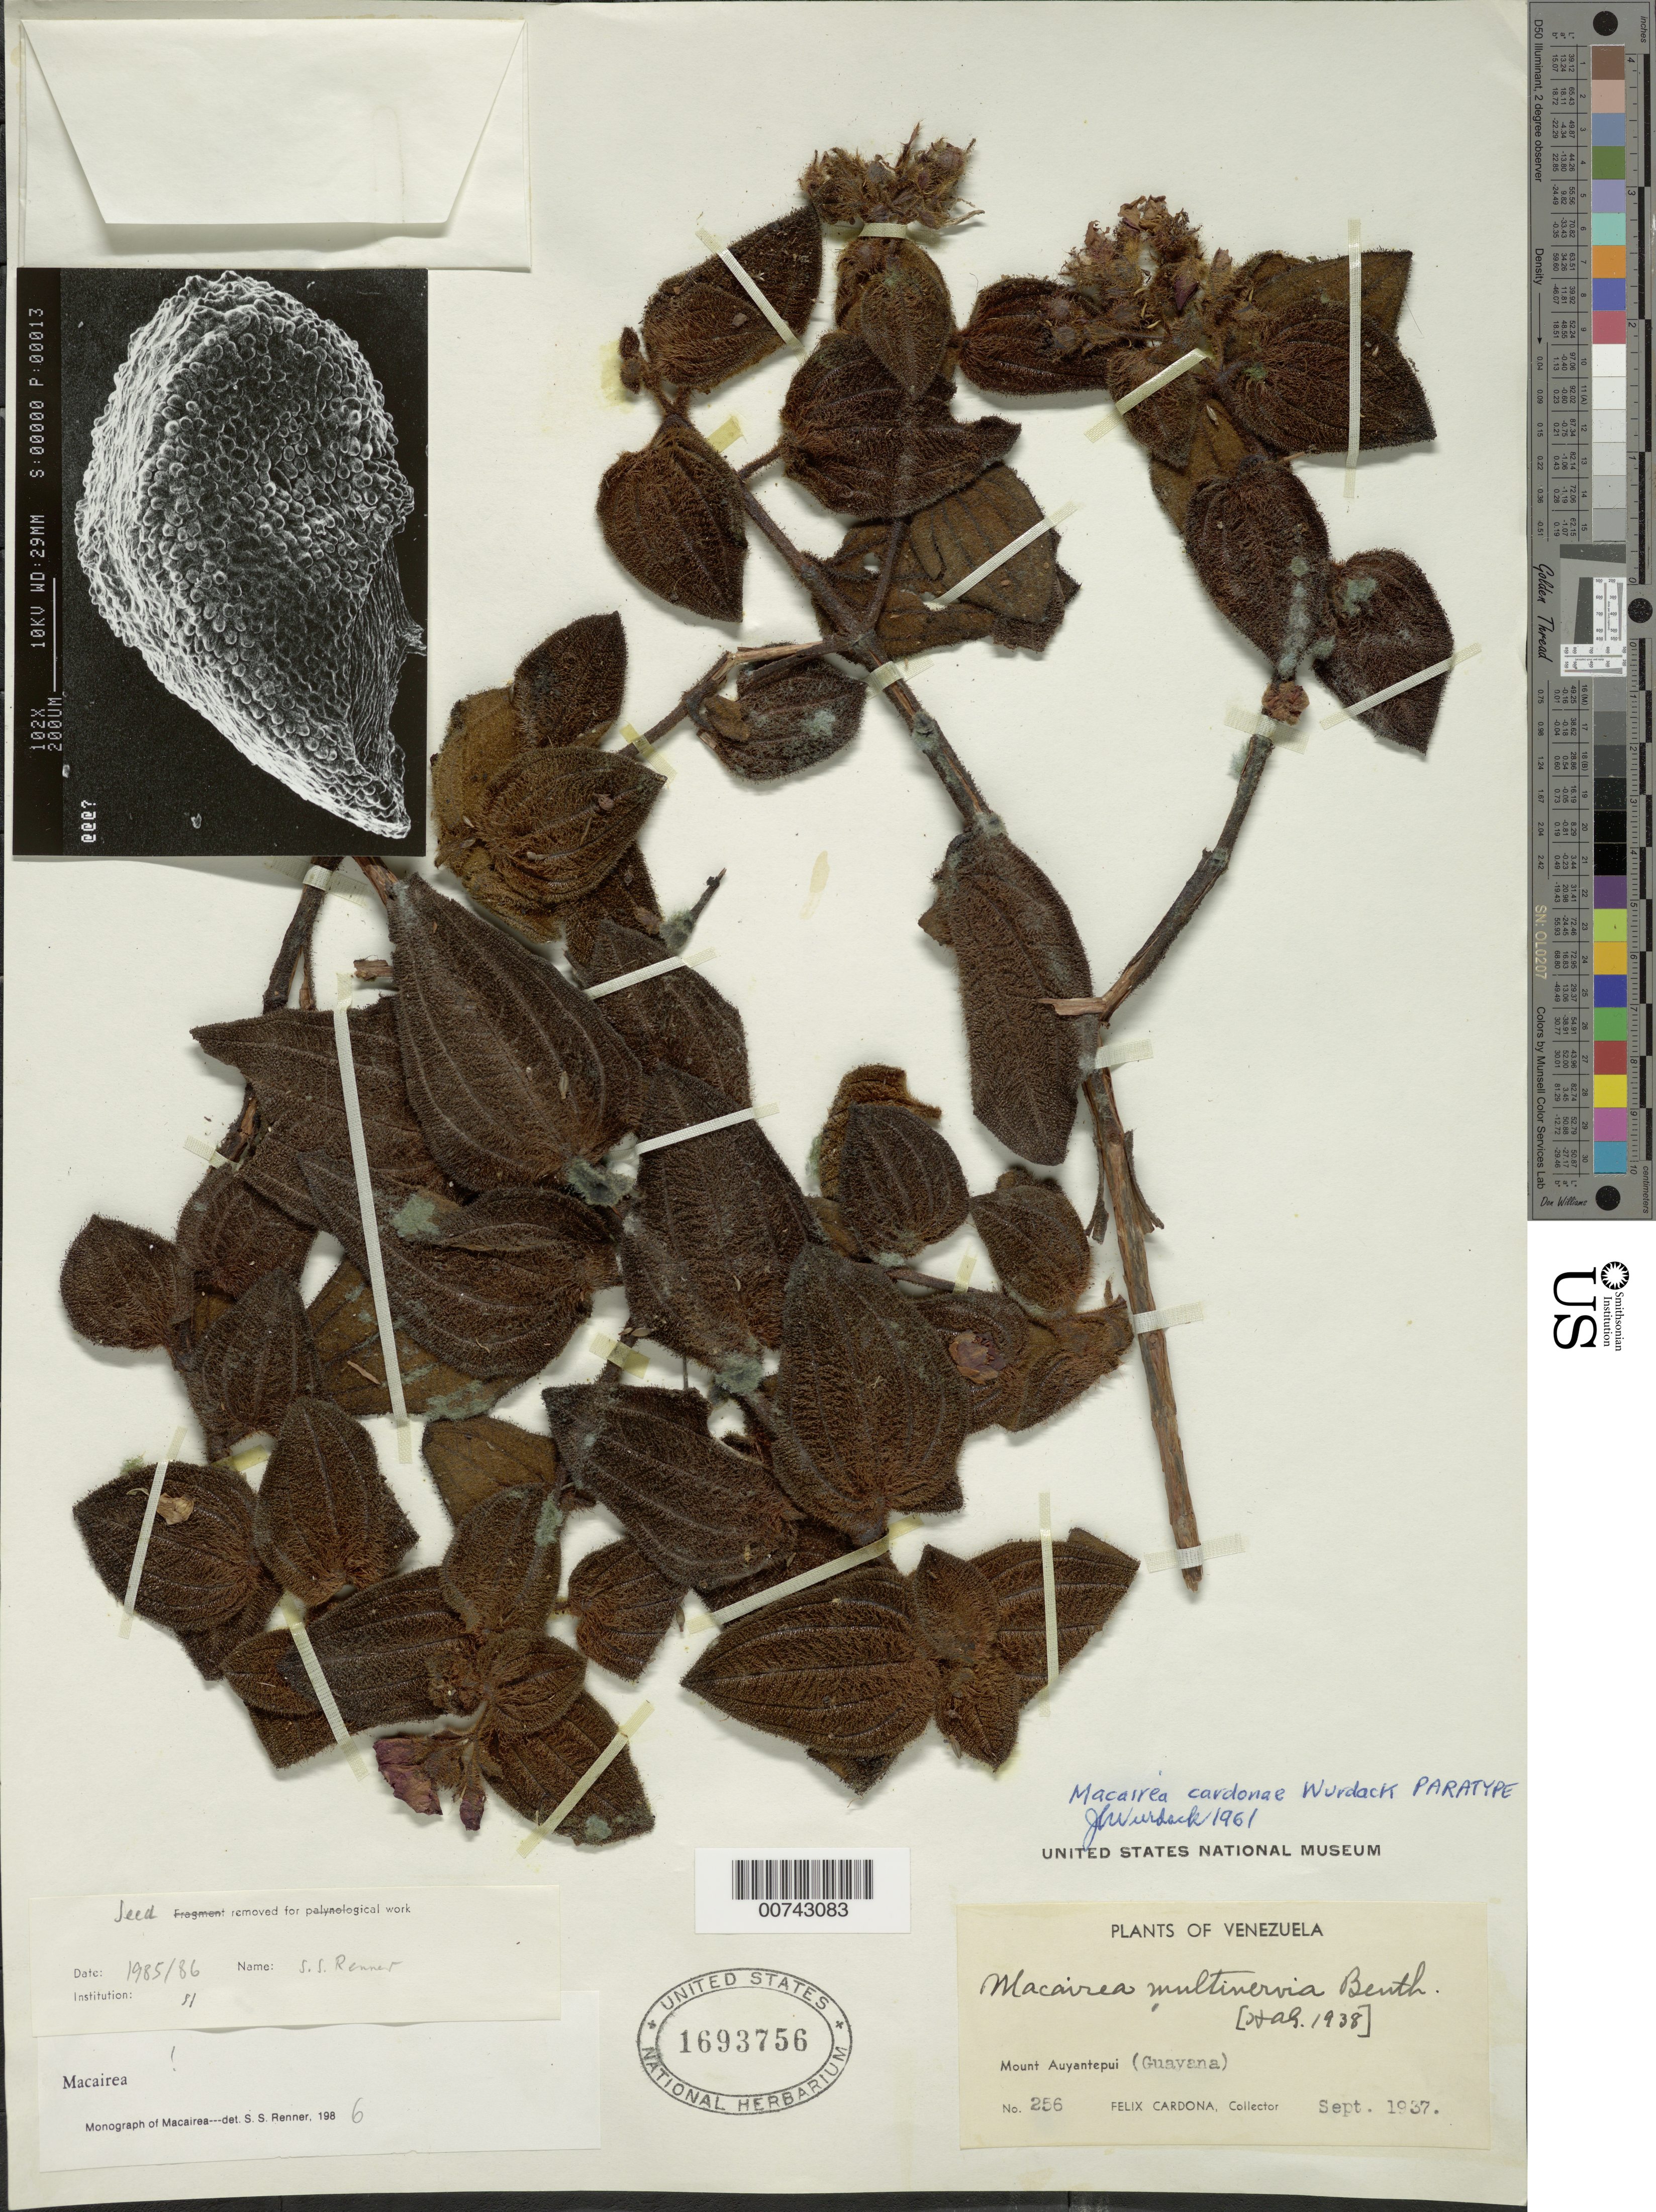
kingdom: Plantae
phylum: Tracheophyta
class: Magnoliopsida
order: Myrtales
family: Melastomataceae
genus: Macairea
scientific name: Macairea cardonae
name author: Wurdack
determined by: Wurdack, John J., (US), US (UNITED STATES)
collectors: F. Cardona Puig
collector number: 256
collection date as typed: Sep-37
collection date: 1937-09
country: Venezuela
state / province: Bolívar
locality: Cerro Auyantepuí, Alto Caroní, Guayana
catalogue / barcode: US 1693756